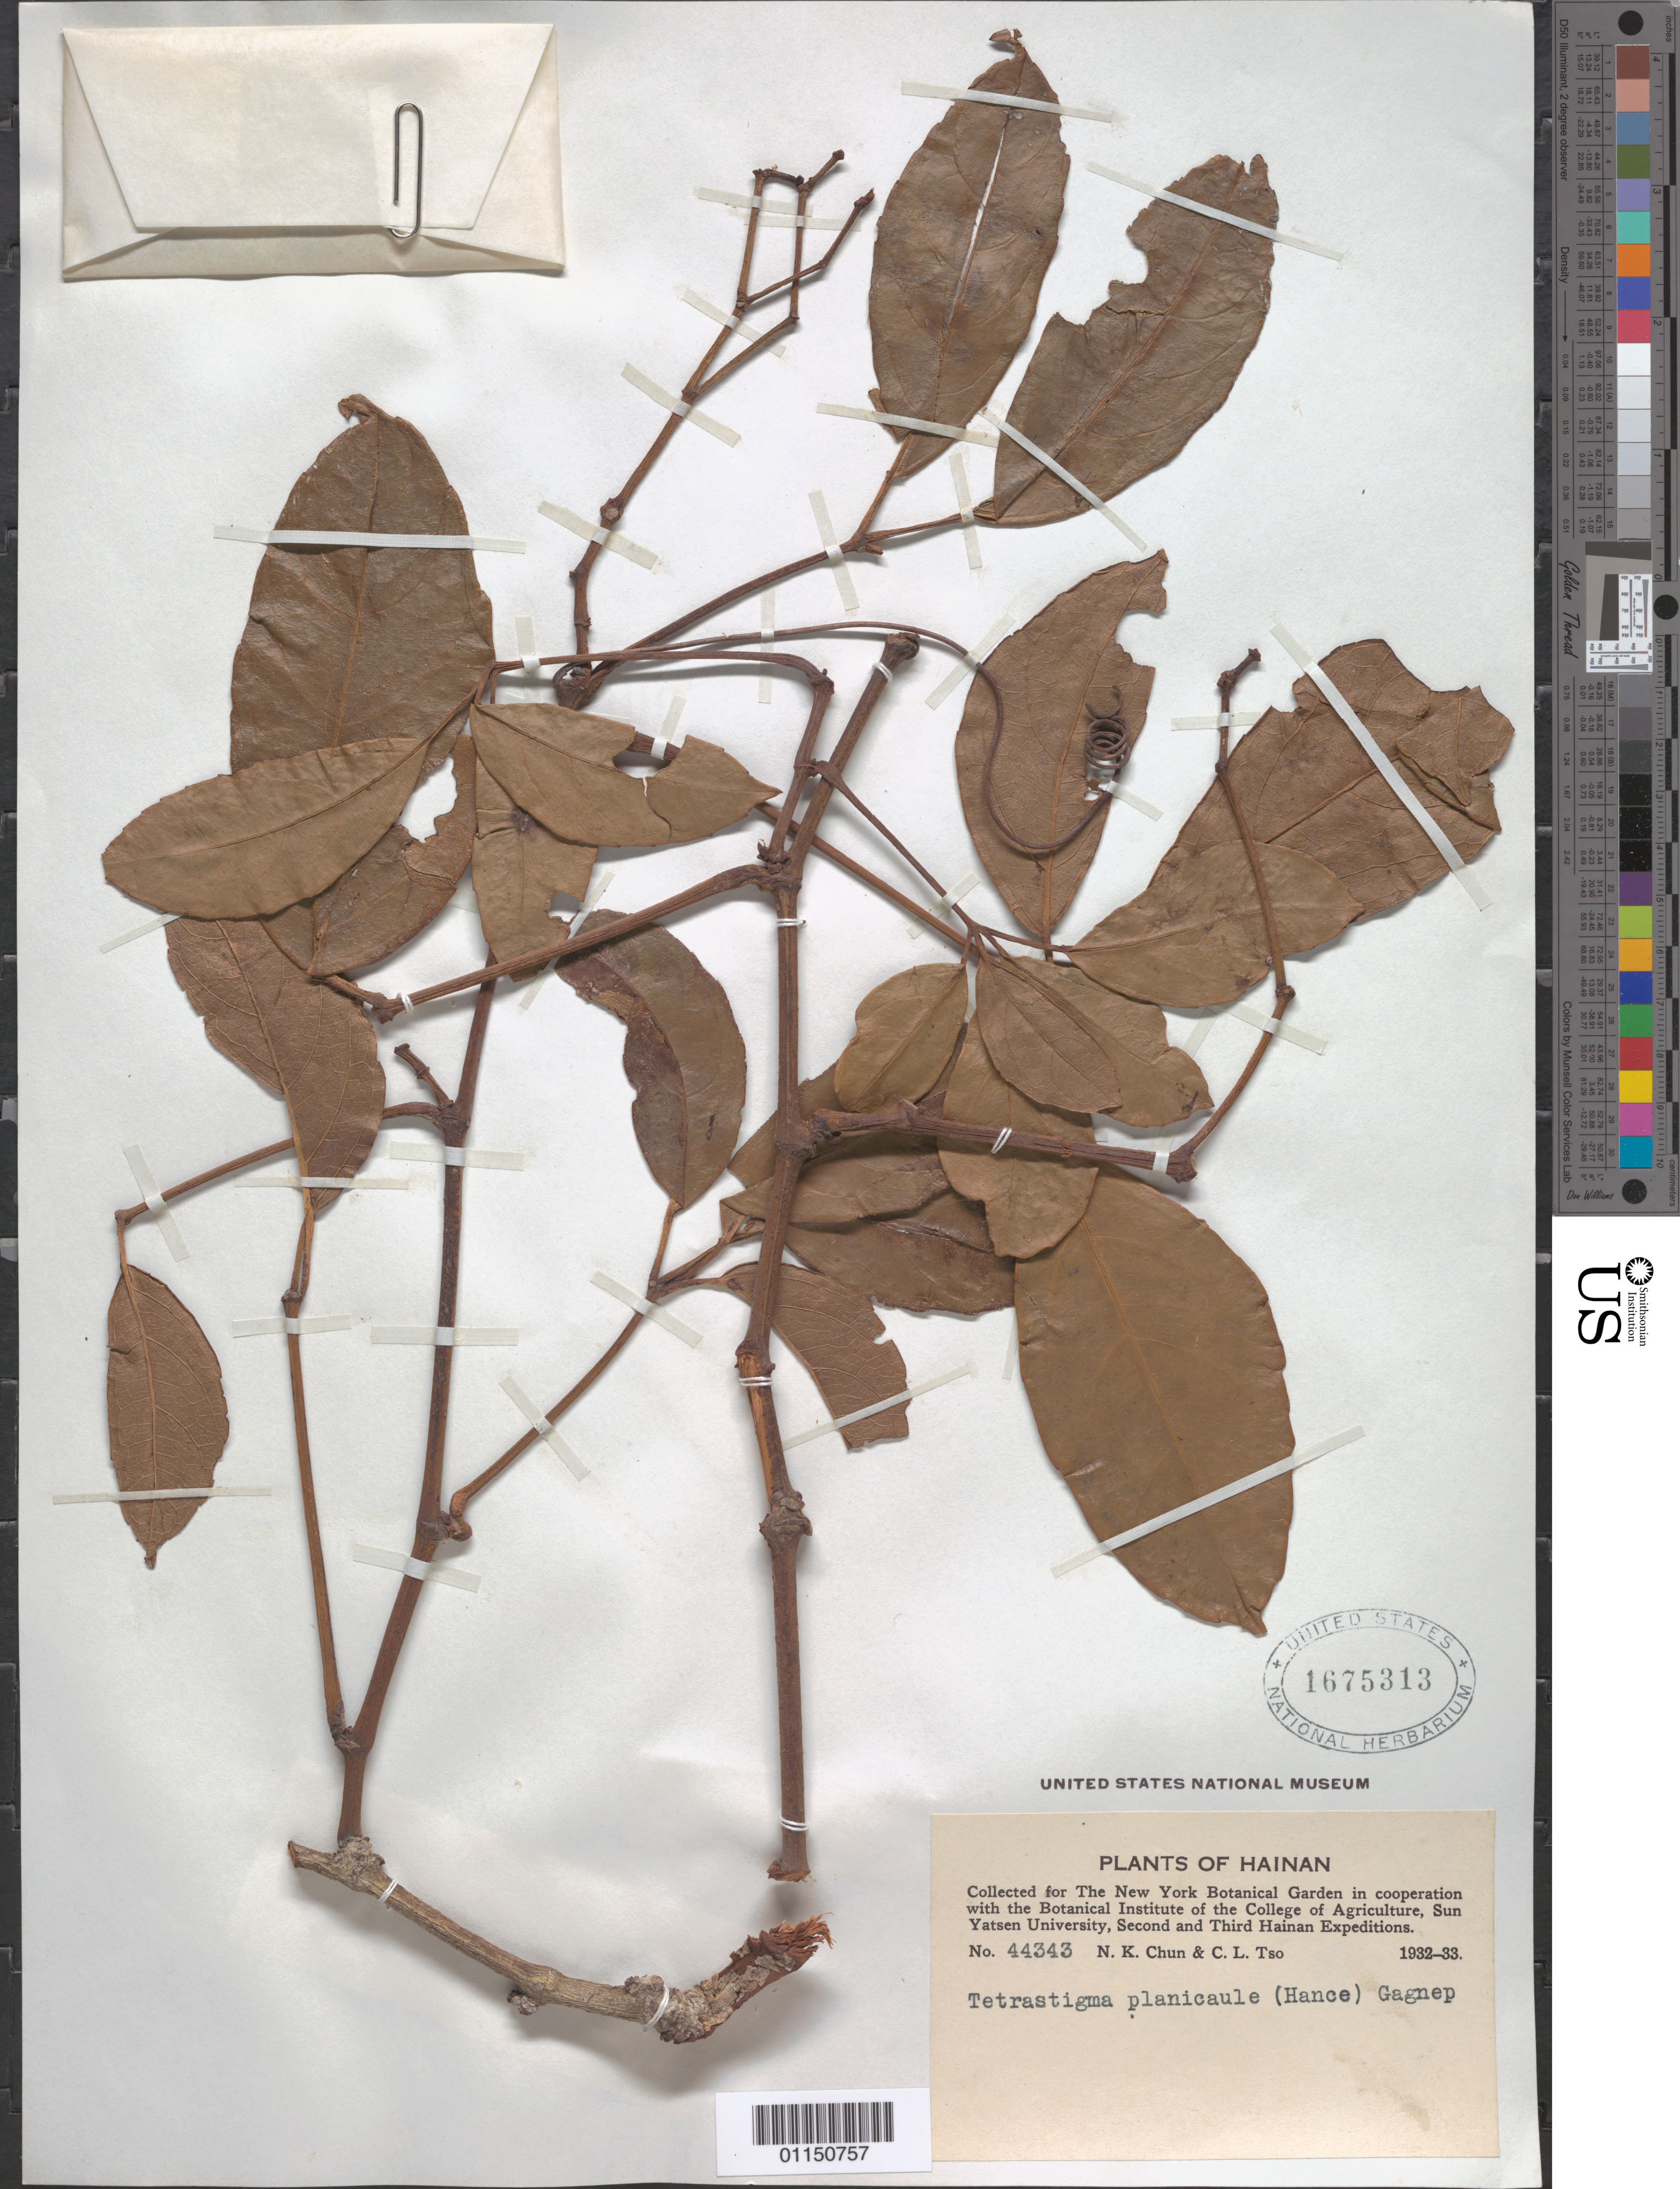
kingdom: Plantae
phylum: Tracheophyta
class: Magnoliopsida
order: Vitales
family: Vitaceae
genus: Tetrastigma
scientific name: Tetrastigma planicaule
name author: (W. Hook.) Gagnep.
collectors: N. K. Chun & C. Tso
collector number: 44343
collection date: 1932/1933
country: China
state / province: Hainan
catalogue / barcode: US 1675313